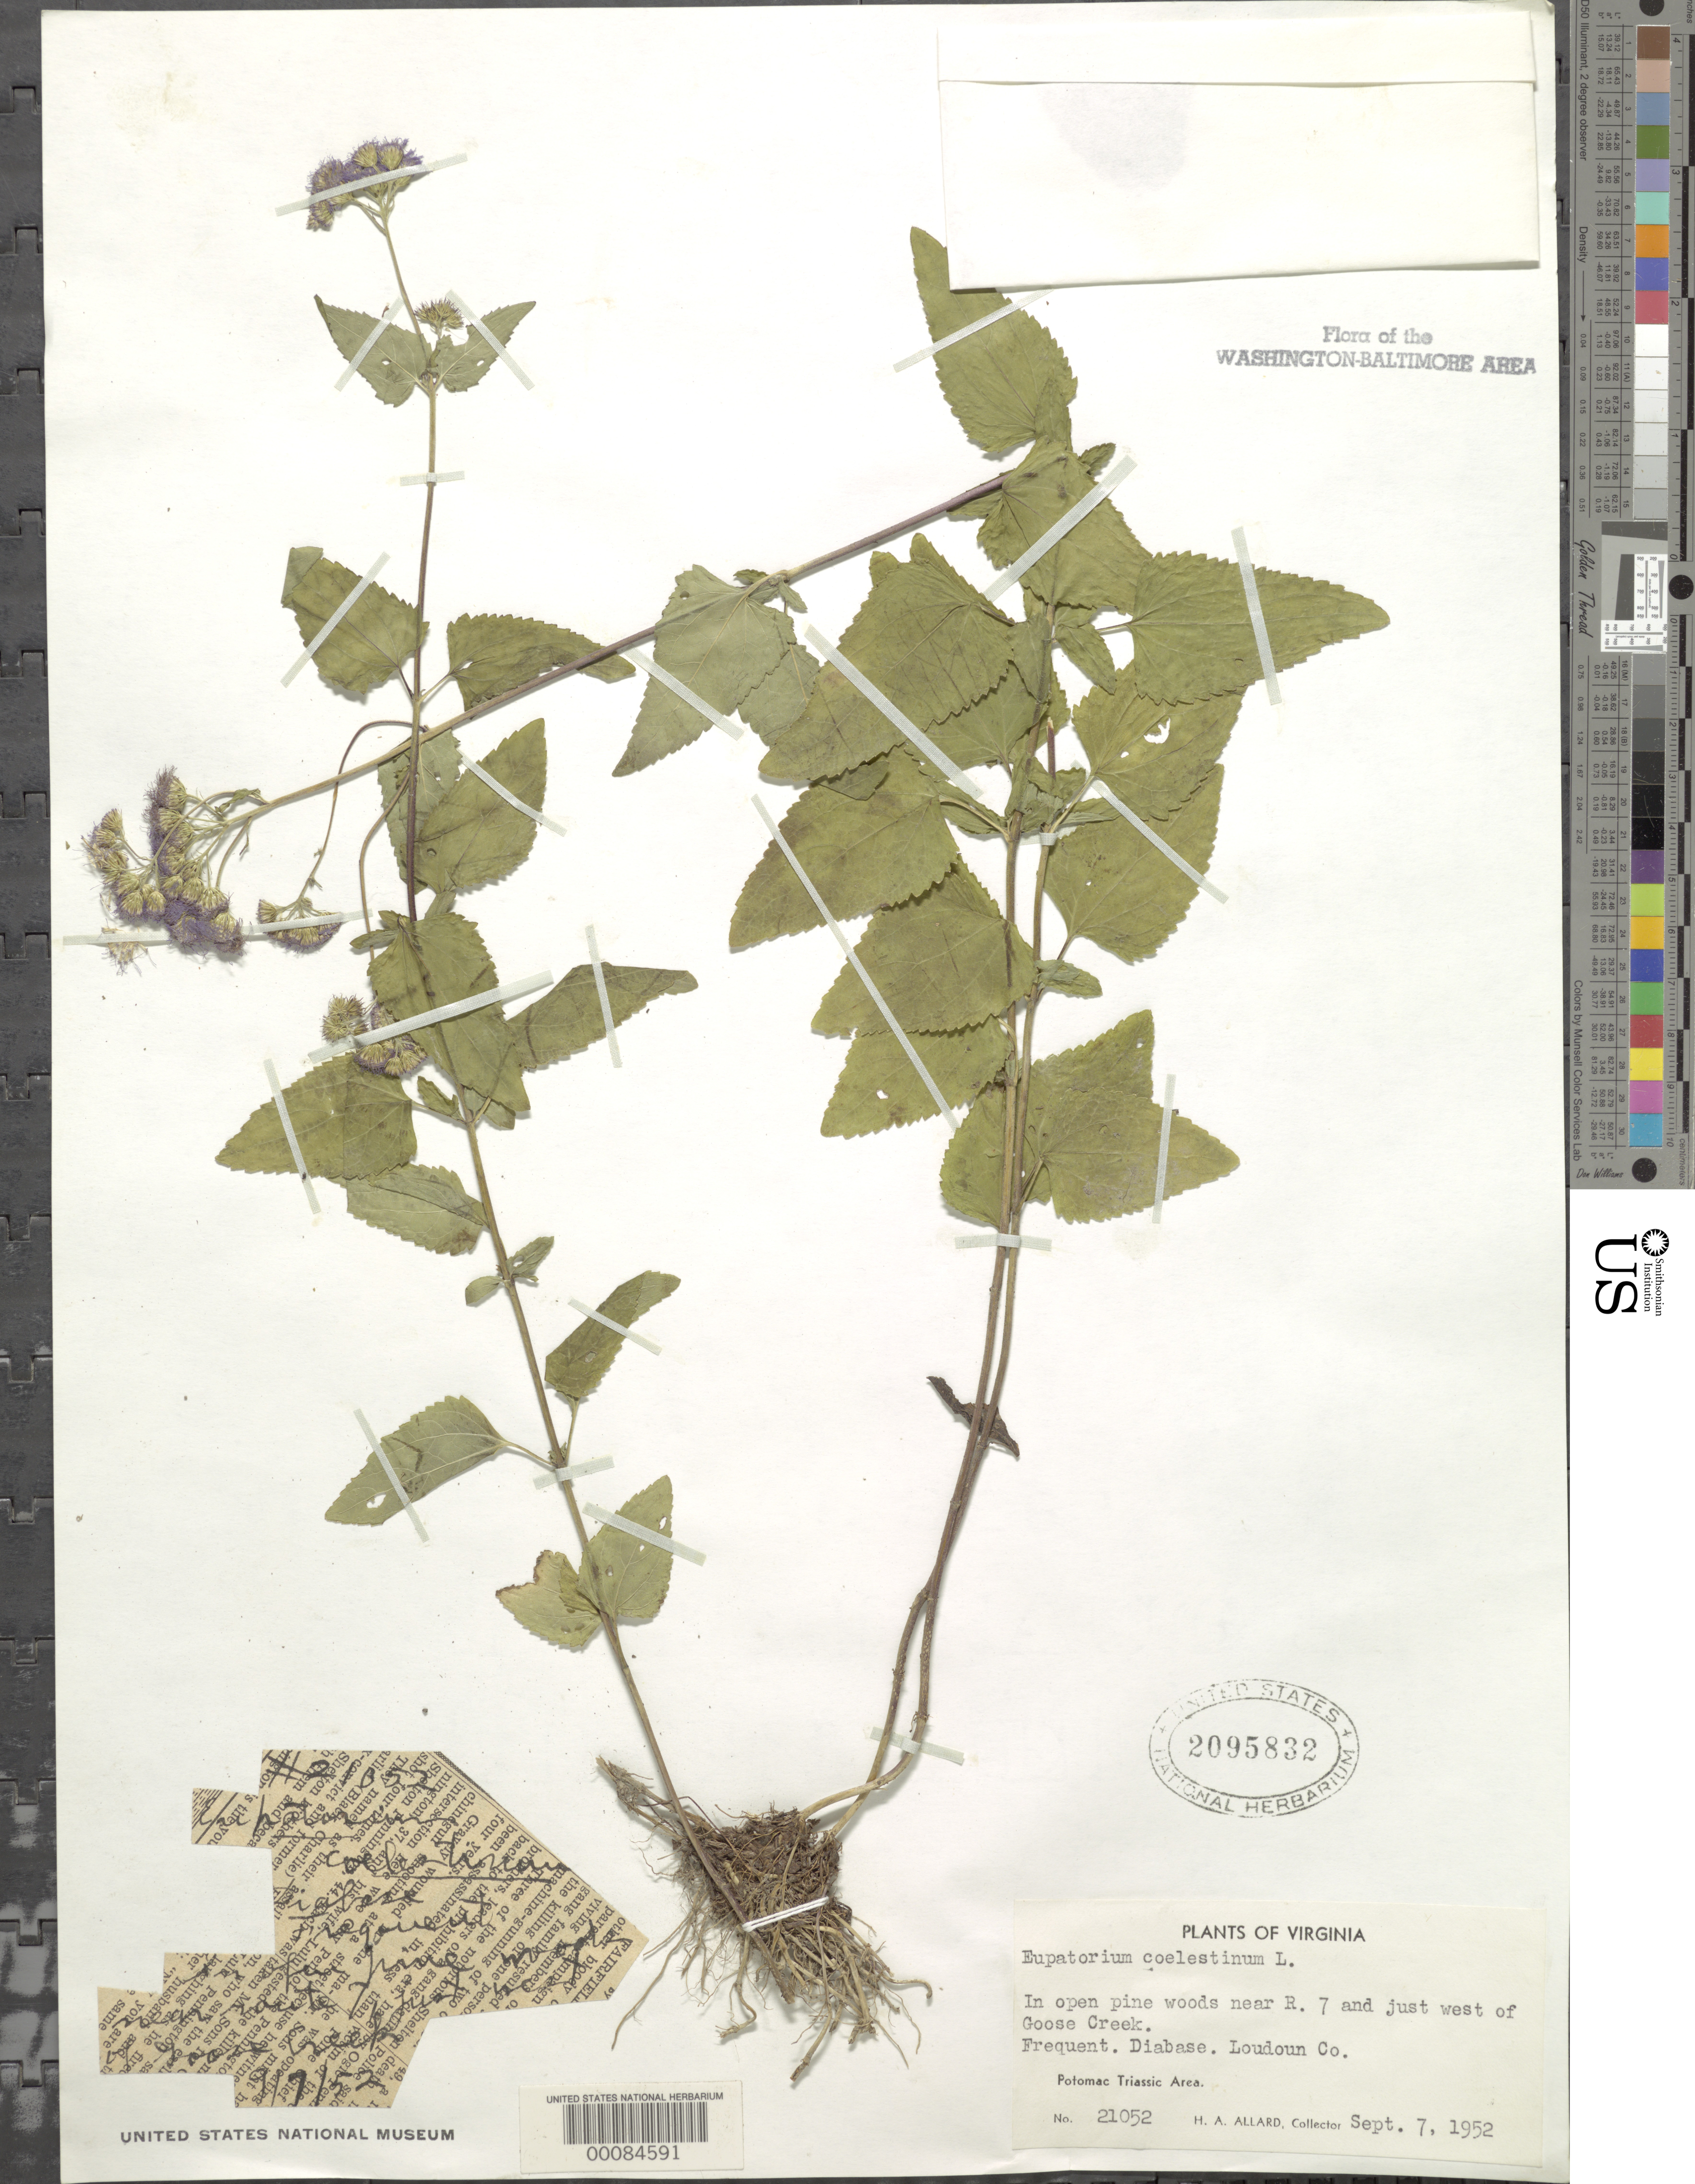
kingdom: Plantae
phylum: Tracheophyta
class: Magnoliopsida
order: Asterales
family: Asteraceae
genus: Conoclinium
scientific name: Conoclinium coelestinum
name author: (L.) DC.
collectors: H. A. Allard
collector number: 21052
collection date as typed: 07 Sep 1952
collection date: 1952-09-07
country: United States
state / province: Virginia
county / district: Loudoun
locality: Near Rt. 7 and west of Goose Creek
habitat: Open pine woods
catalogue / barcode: US 2095832